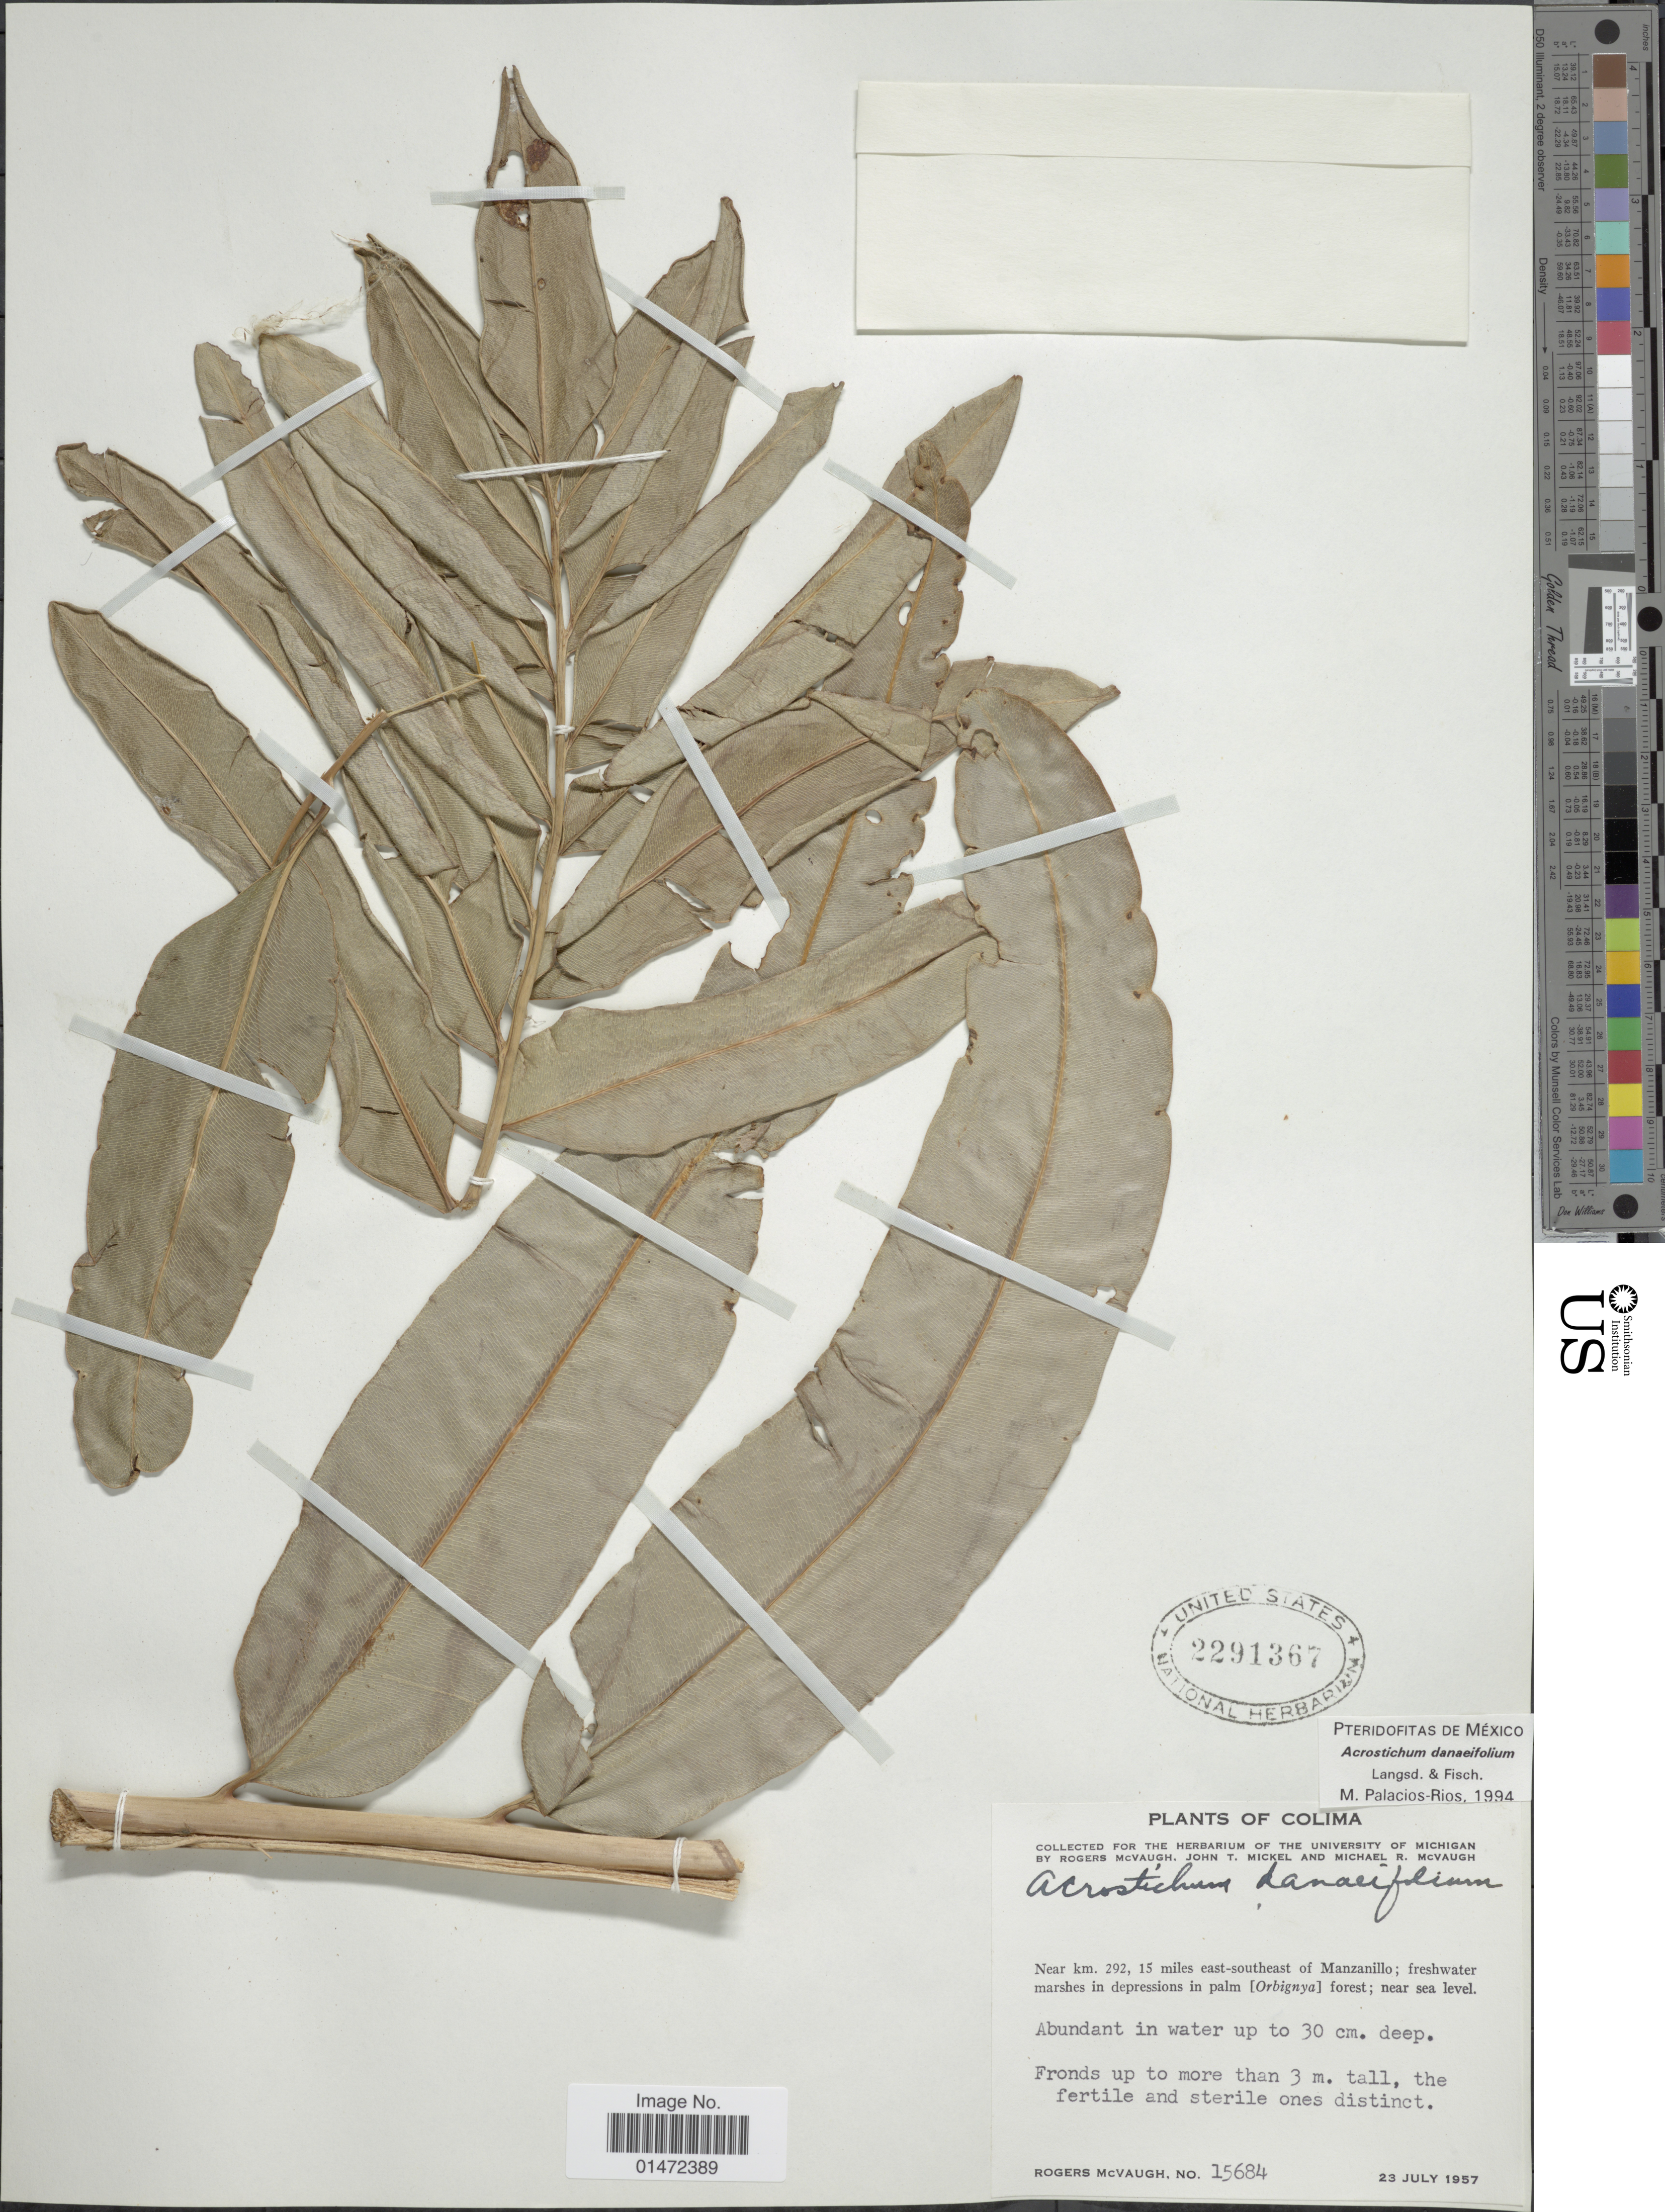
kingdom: Plantae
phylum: Tracheophyta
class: Polypodiopsida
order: Polypodiales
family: Pteridaceae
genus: Acrostichum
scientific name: Acrostichum danaeifolium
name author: Langsd. & Fisch.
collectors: R. McVaugh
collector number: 15684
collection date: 1957-07-23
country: Mexico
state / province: Colima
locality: Near km. 292, 15 miles east-southeast of Manzanillo; freshwater marshes in depressions in palm [Orbignya] forest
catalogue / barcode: US 2291367